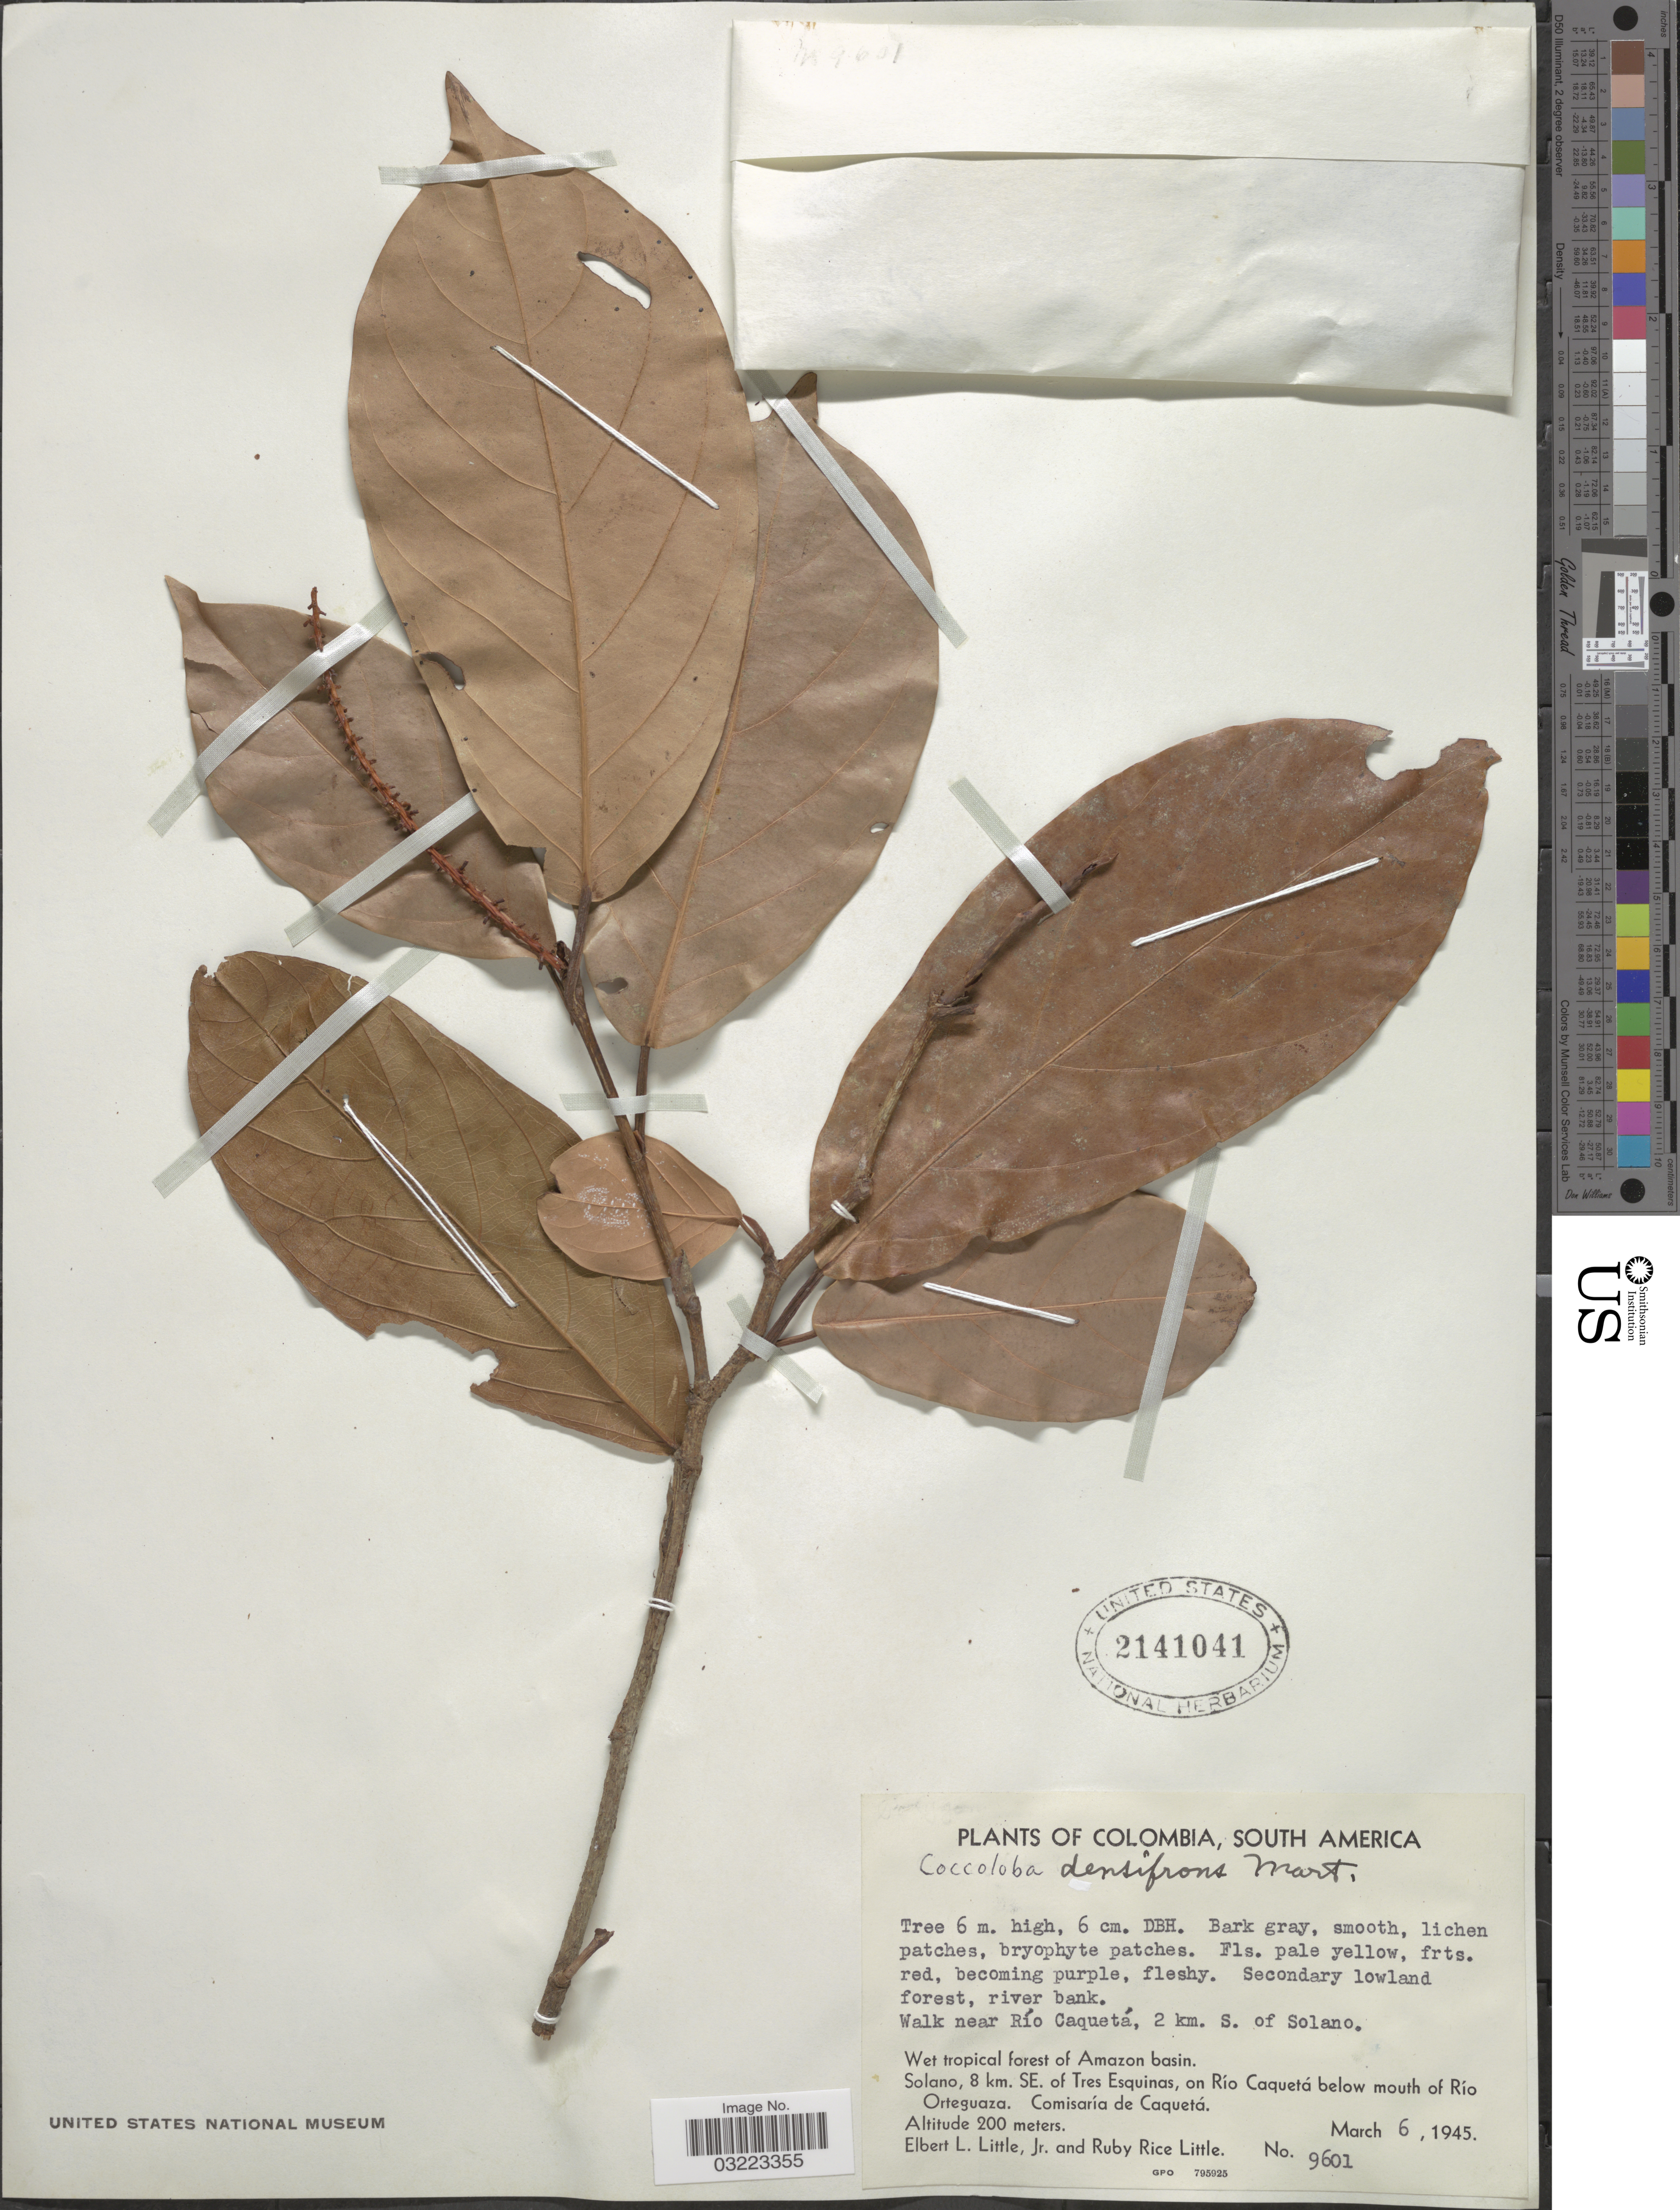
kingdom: Plantae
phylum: Tracheophyta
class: Magnoliopsida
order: Caryophyllales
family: Polygonaceae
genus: Coccoloba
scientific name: Coccoloba densifrons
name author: Mart. ex Meisn.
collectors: E. L. Little & R. R. Little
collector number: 9601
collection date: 1945-03-06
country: Colombia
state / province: Caquetá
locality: Walk near Río Caquetá, 2 km. S. of Solano. Wet tropical forest of Amazon basin. Solano, 8 km. SE. of Tres Esquinas, on Río Caquetá below mouth of Río Orteguaza. Comisaría de Caquetá.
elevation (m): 200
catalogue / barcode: US 2141041